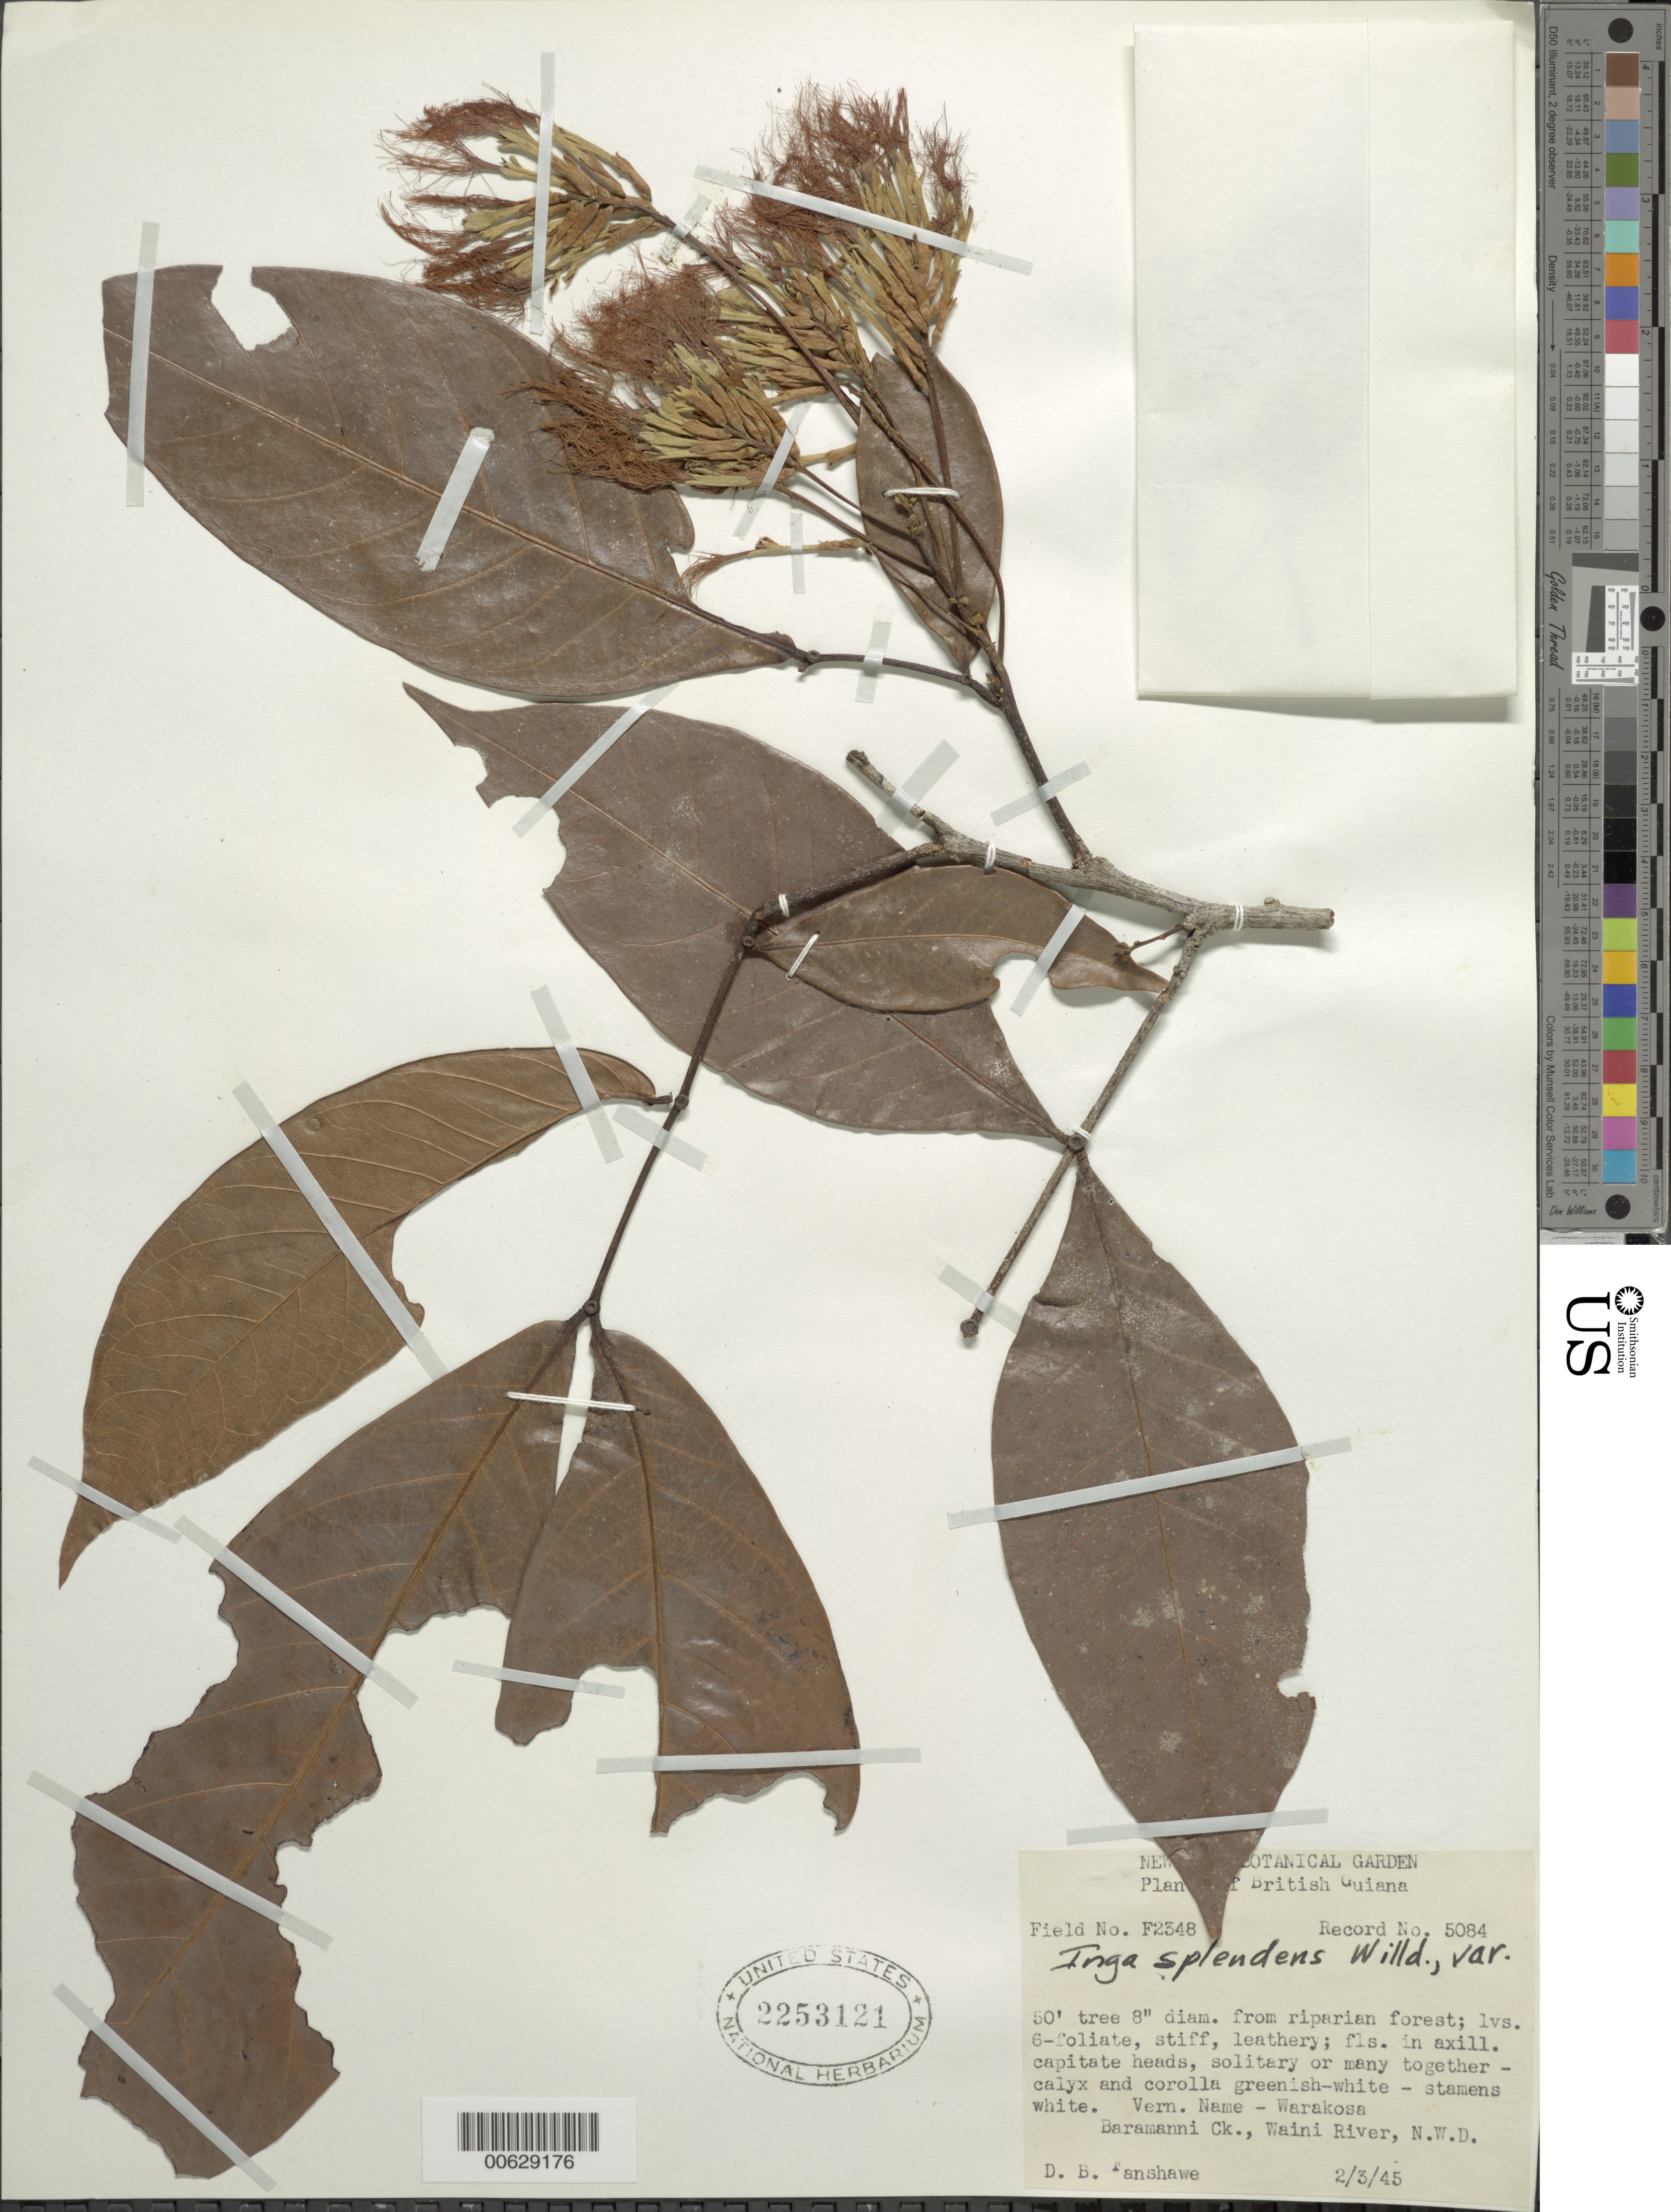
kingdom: Plantae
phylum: Tracheophyta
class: Magnoliopsida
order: Fabales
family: Fabaceae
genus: Inga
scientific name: Inga splendens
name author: Willd.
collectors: D. B. Fanshawe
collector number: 5084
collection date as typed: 2-Mar-45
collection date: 1945-03-02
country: Guyana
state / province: Barima-Waini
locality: Baramanni Creek, Waini R., NW Dist.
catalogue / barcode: US 2253121